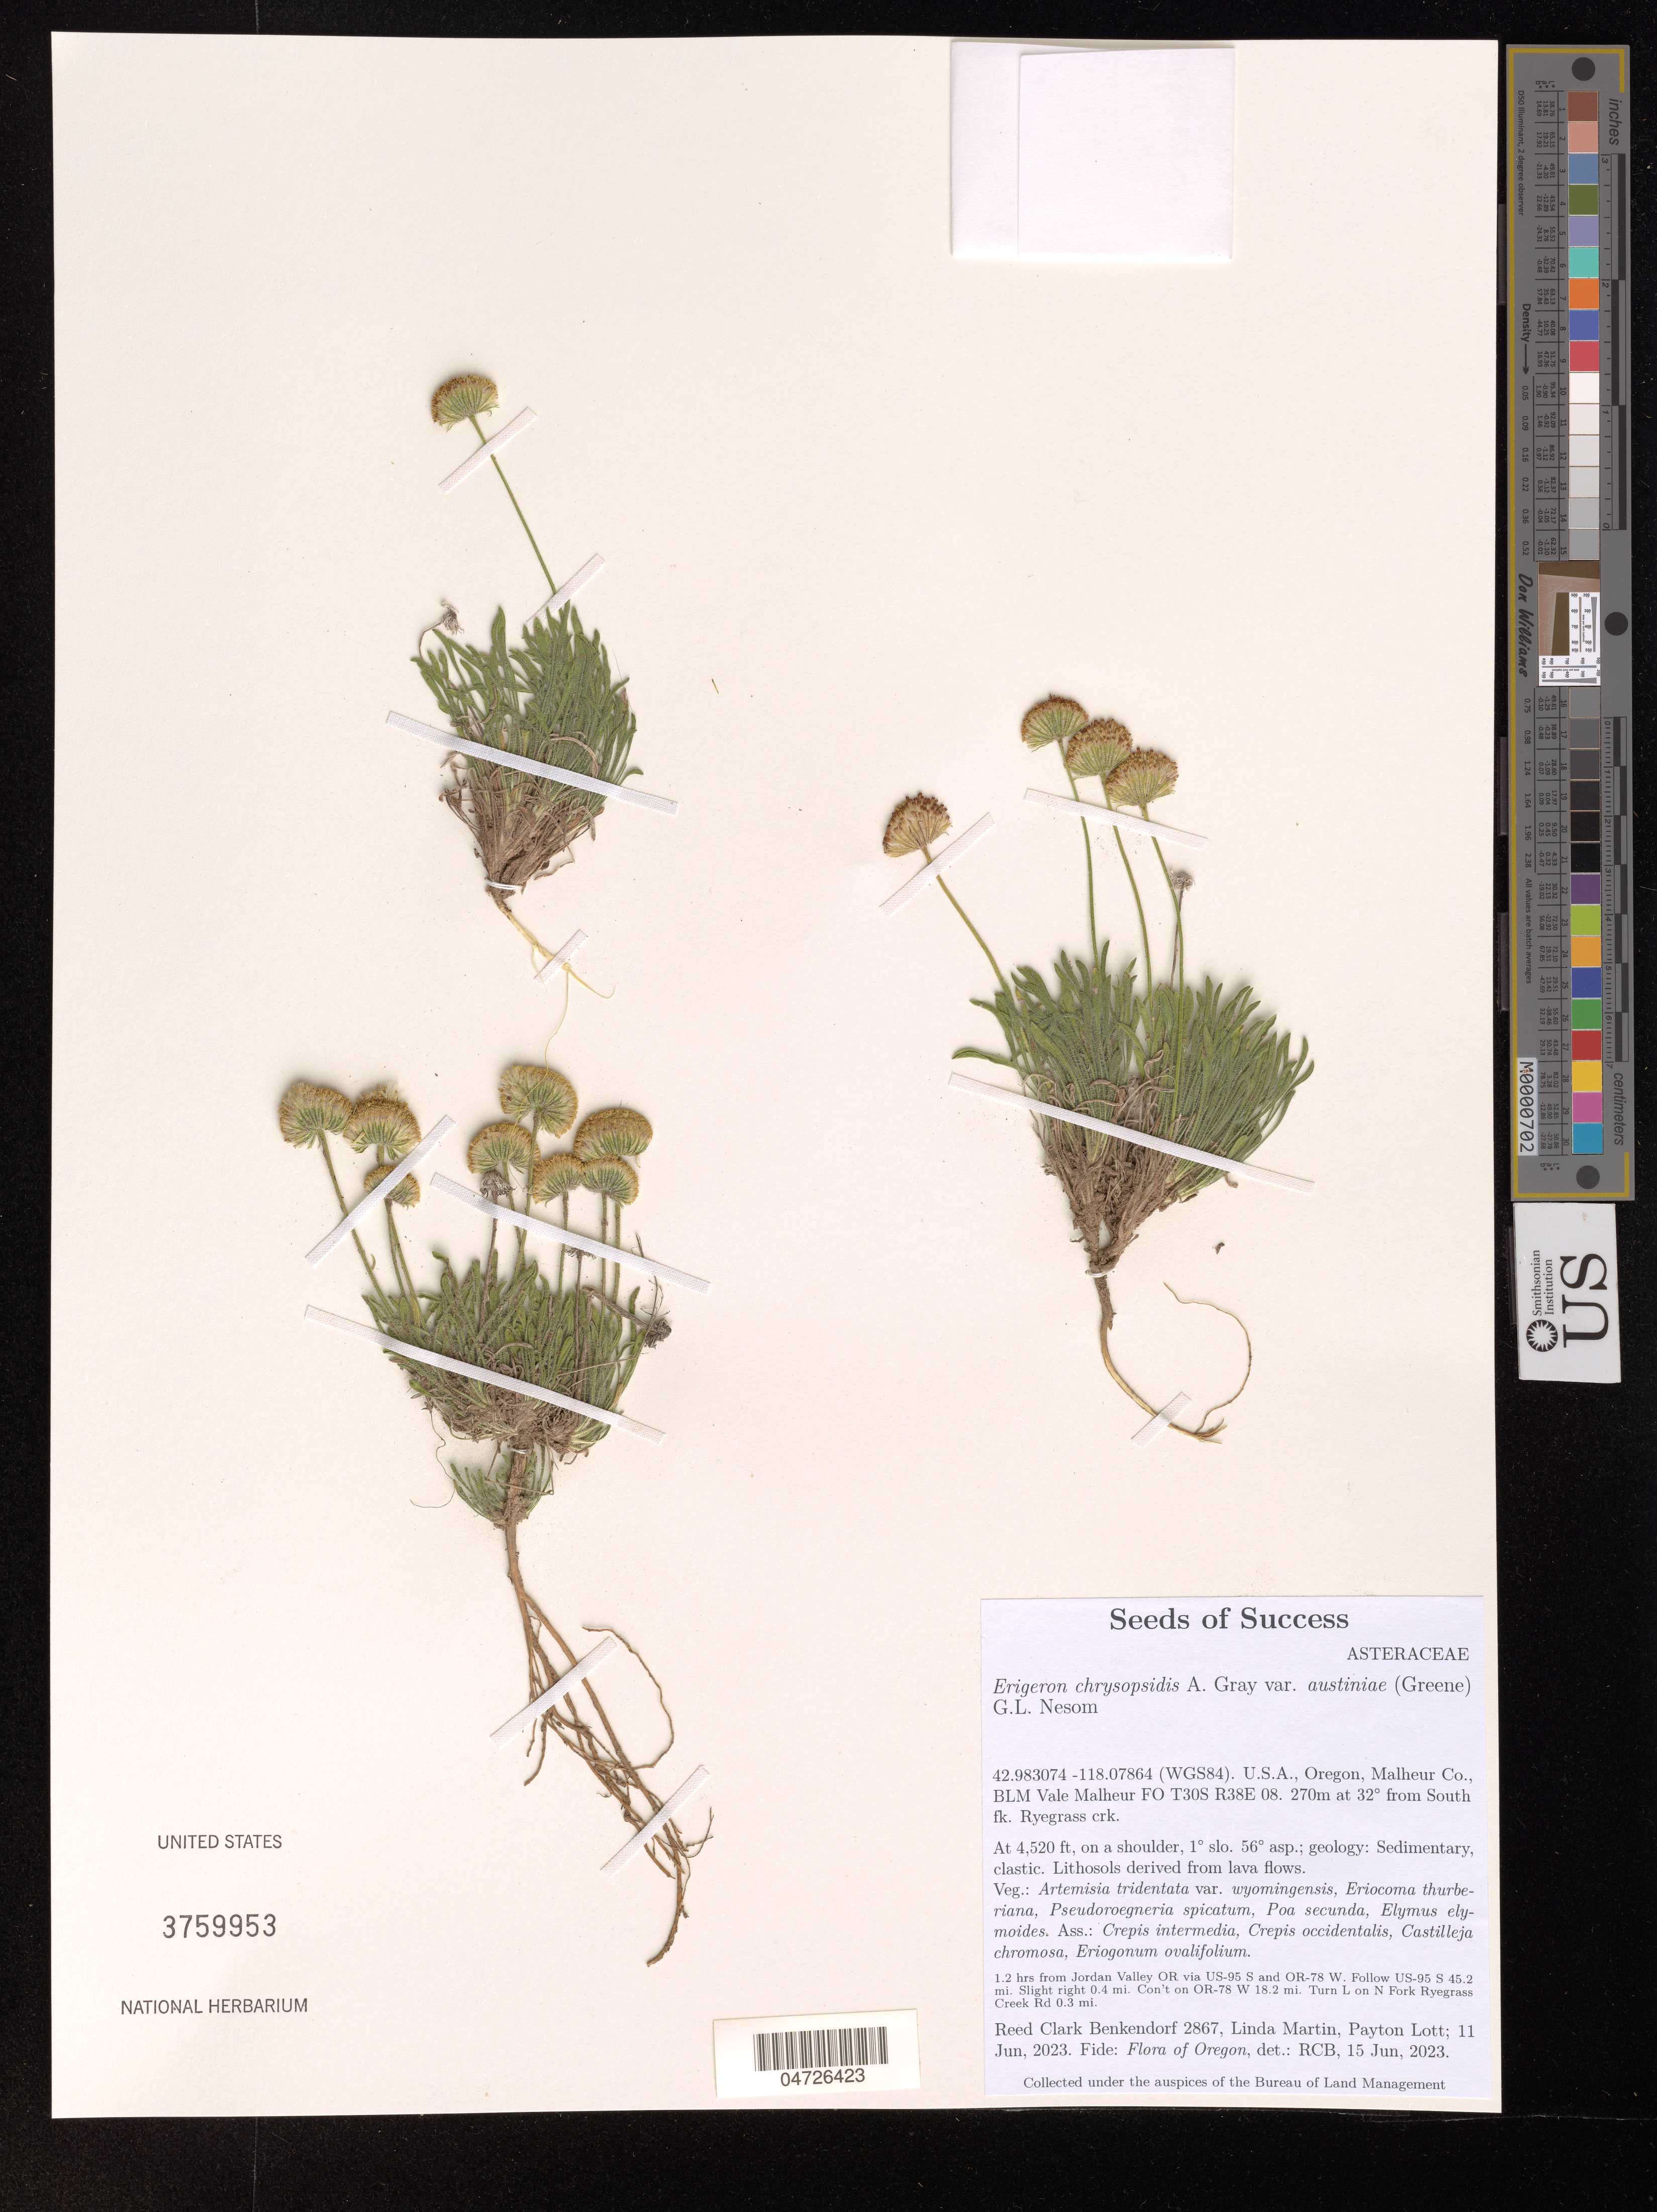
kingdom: Plantae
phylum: Tracheophyta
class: Magnoliopsida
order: Asterales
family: Asteraceae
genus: Erigeron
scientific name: Erigeron chrysopsidis var. austinae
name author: (Greene) G.L. Nesom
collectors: R. Benkendorf, L. Martin & P. Lott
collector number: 2867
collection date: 2023-06-11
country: United States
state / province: Oregon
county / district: Malheur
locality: (WGS84). Malheur Co., BLM Vale Malheur FO T30S R38E 08. 270m at 32º from South fk. Ryegrass crk. 1.2 hrs from Jordan Valley OR via US-95 S and OR-78 W. Follow US-95 S 45.2 mi. Slight right 0.4 mi. Con't on OR-78 W 18.2 mi. Turn L on N Fork Ryegrass Creek Rd 0.3 mi.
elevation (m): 1378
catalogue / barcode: US 3759953